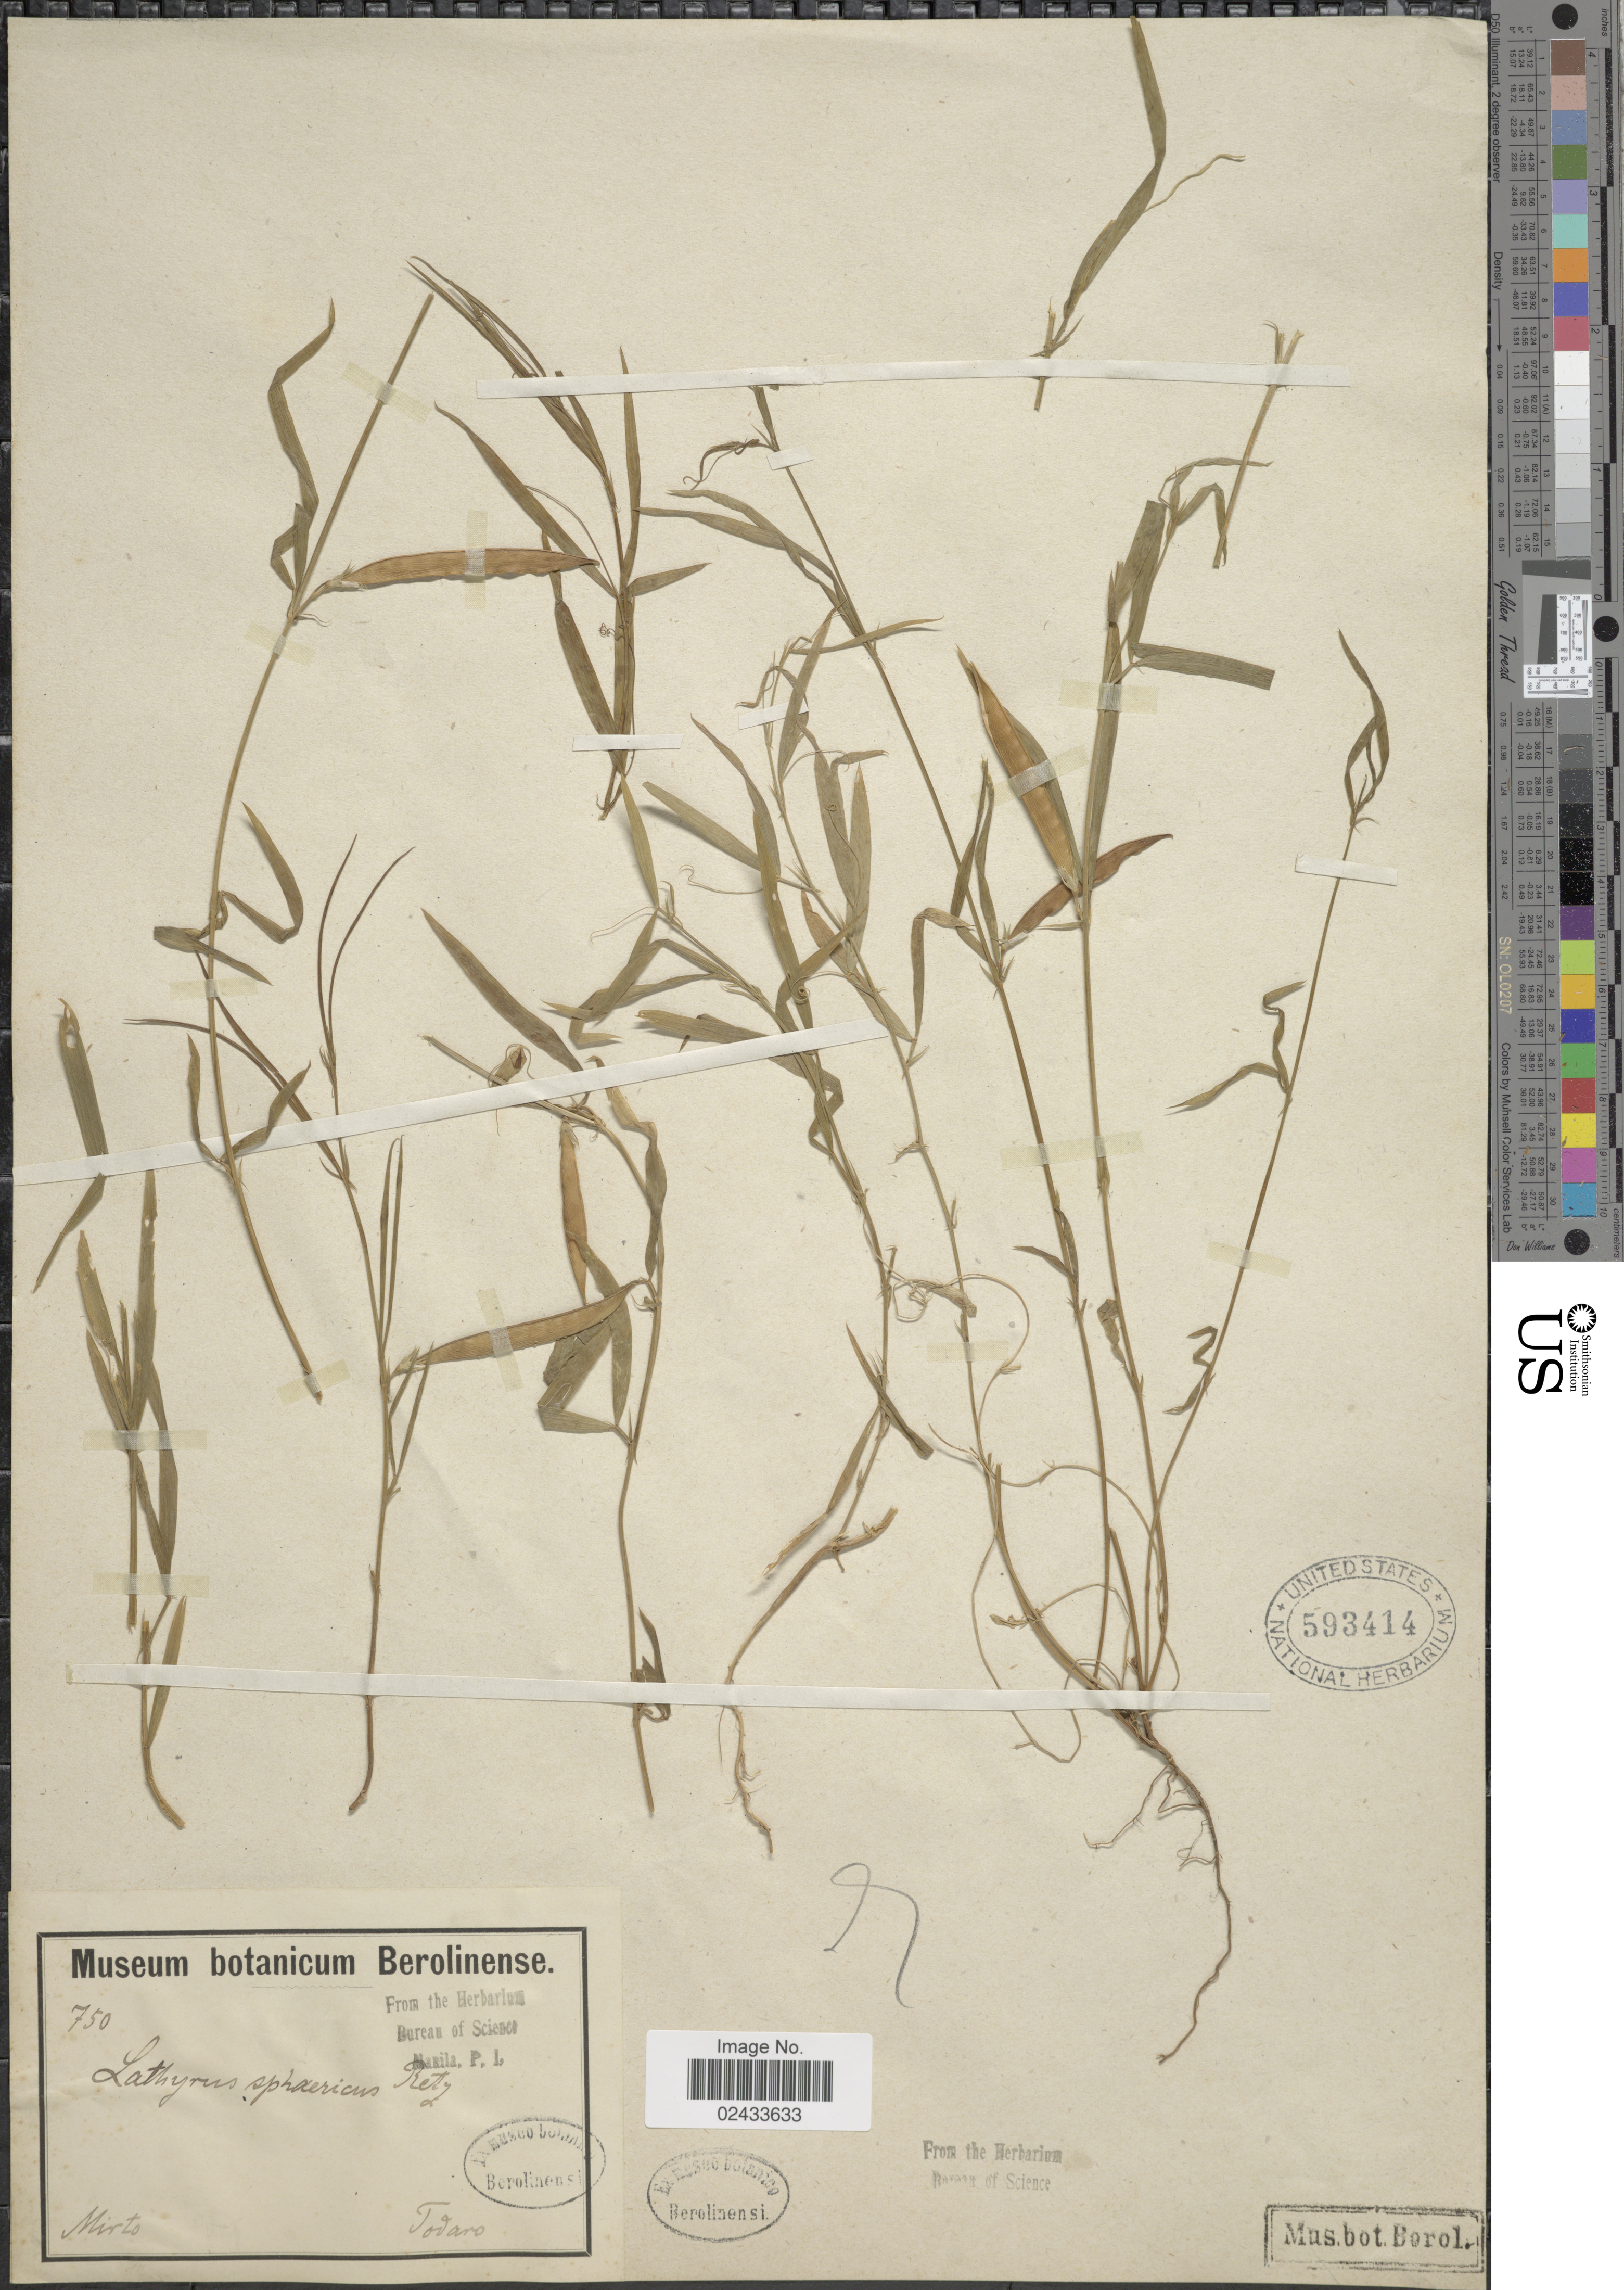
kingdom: Plantae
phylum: Tracheophyta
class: Magnoliopsida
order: Fabales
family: Fabaceae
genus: Lathyrus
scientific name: Lathyrus sphaericus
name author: Retz.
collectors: ex Museo Botanico Berolinensi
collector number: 750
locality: Mirto, Todaro [interpreted]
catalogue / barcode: US 593414